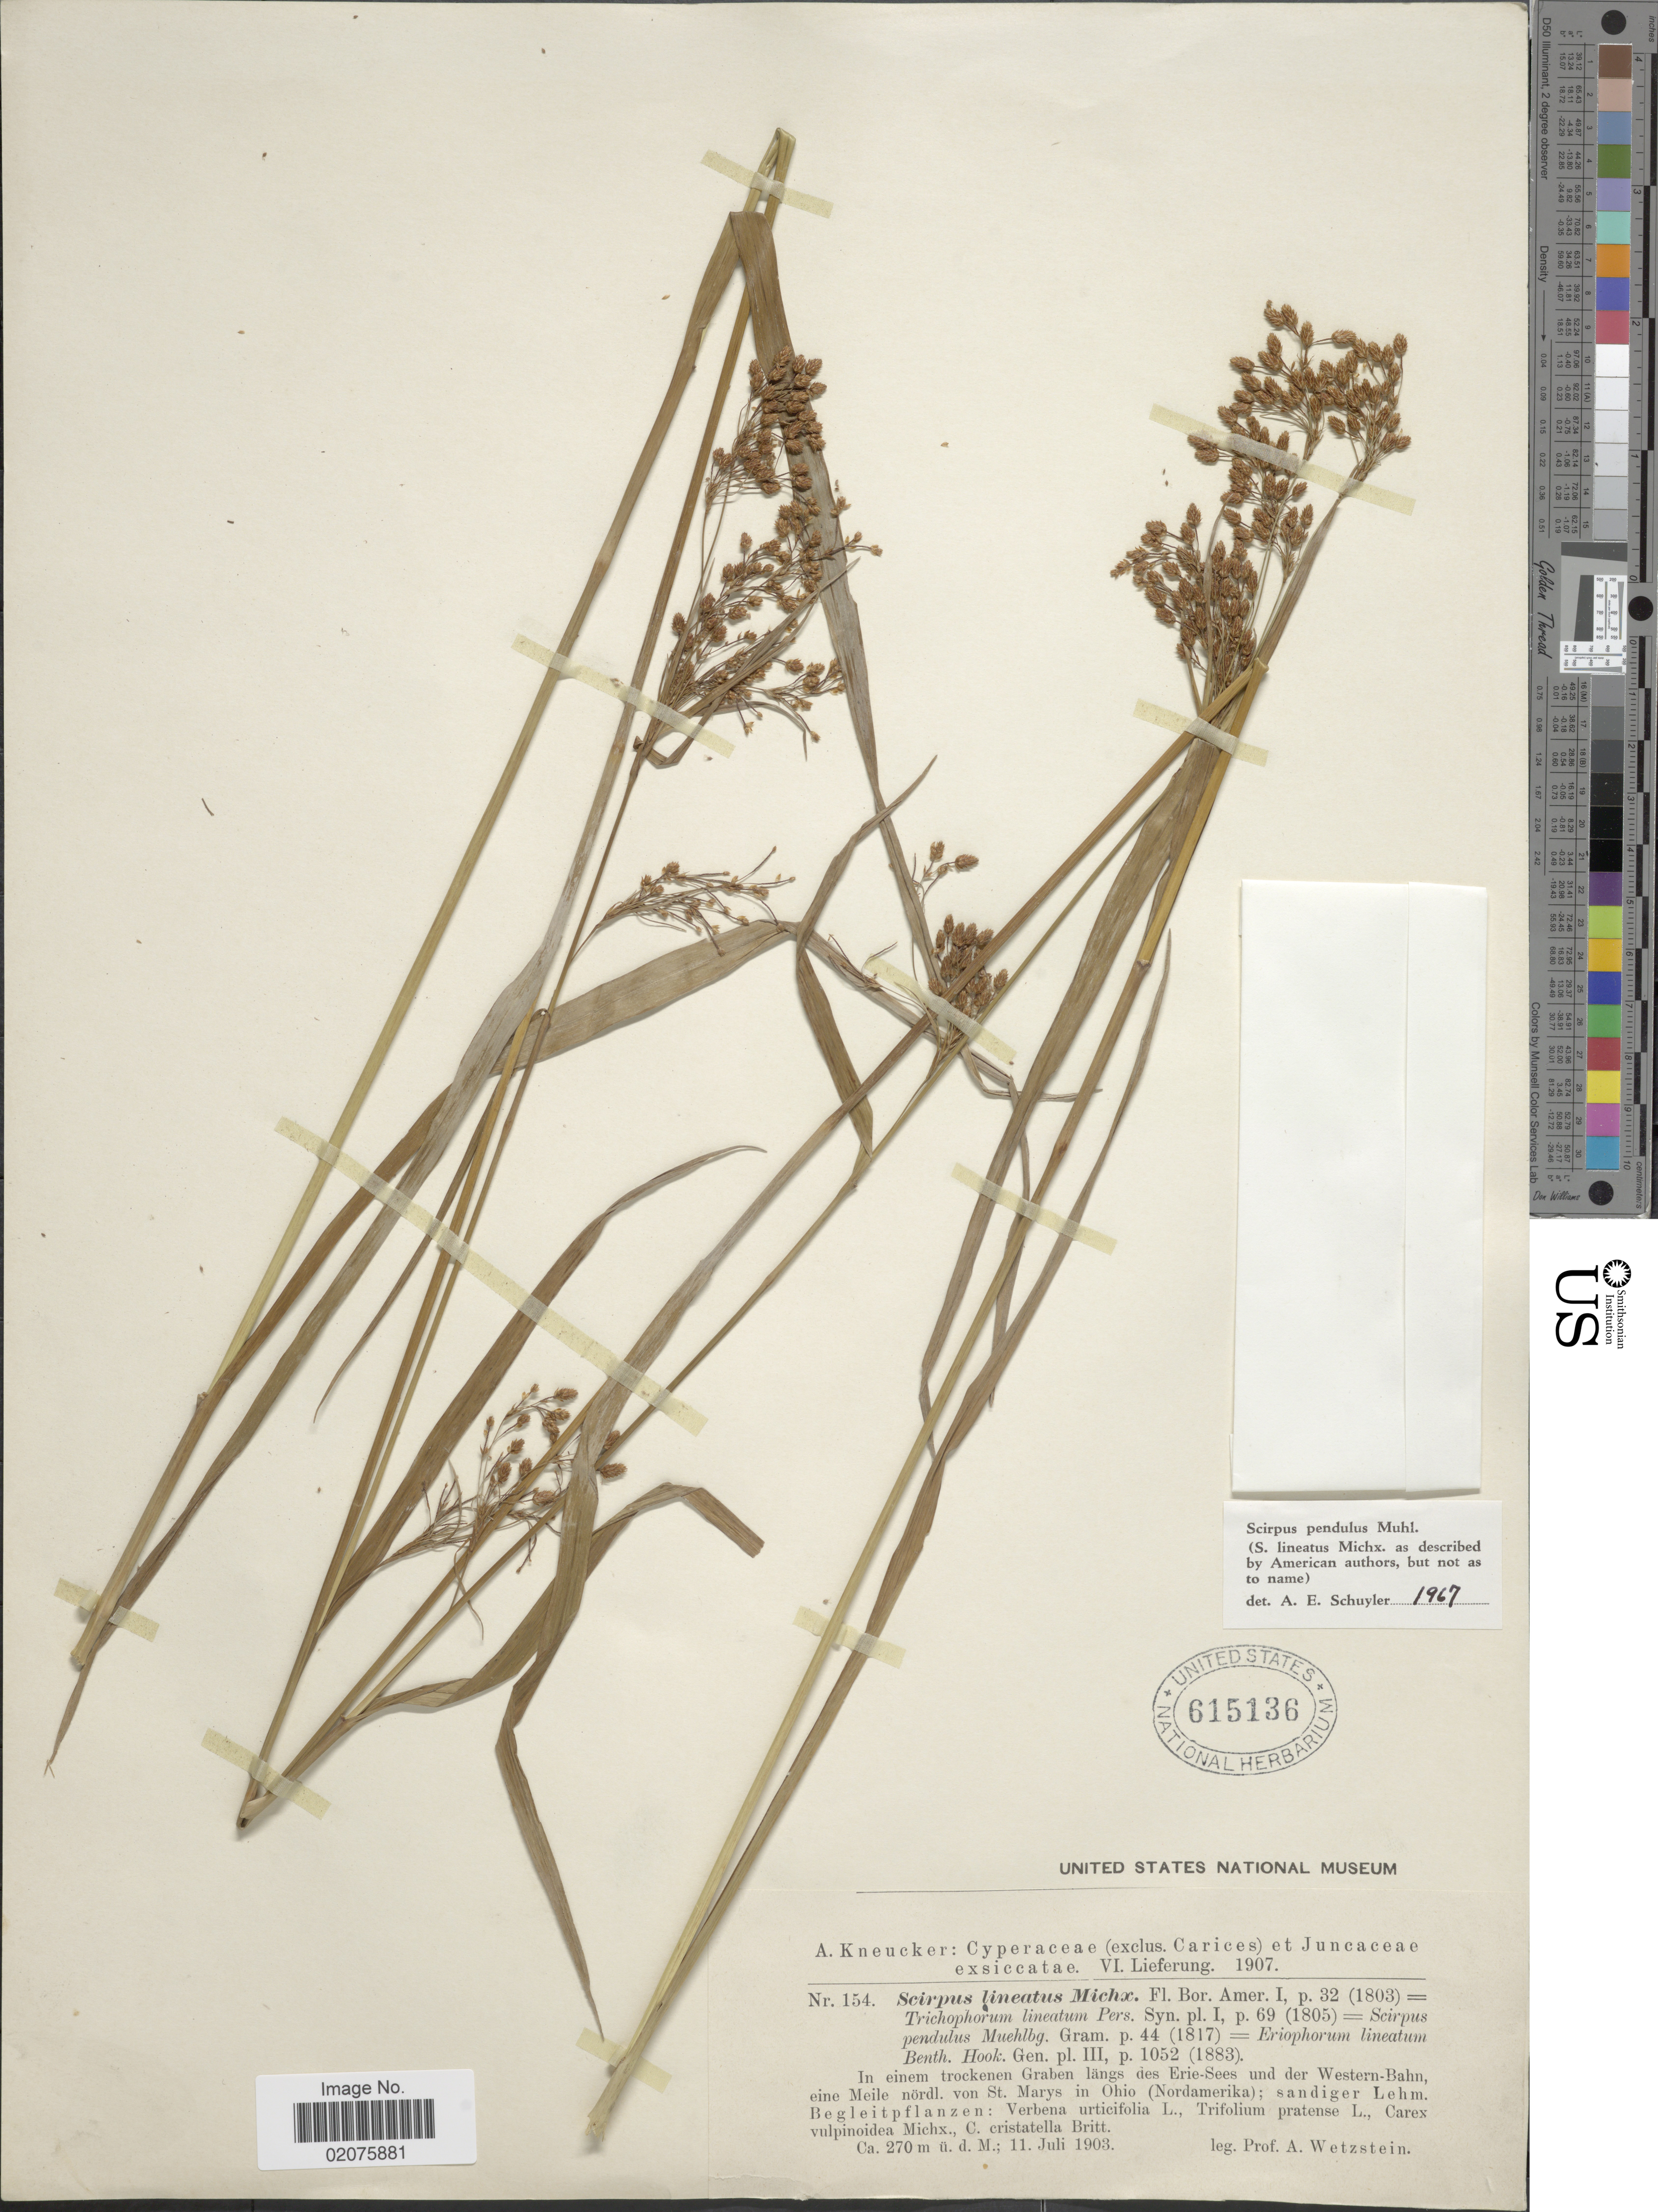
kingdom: Plantae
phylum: Tracheophyta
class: Liliopsida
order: Poales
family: Cyperaceae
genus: Scirpus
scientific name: Scirpus pendulus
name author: Muhl.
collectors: A. Wetzstein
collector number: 154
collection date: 1903-07-11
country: United States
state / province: Ohio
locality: In einem trockenen Graben langs des Erie-Sees und der Western-Bahn, eine Meile nordl. von St. Marys in Ohio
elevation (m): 270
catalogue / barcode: US 615136